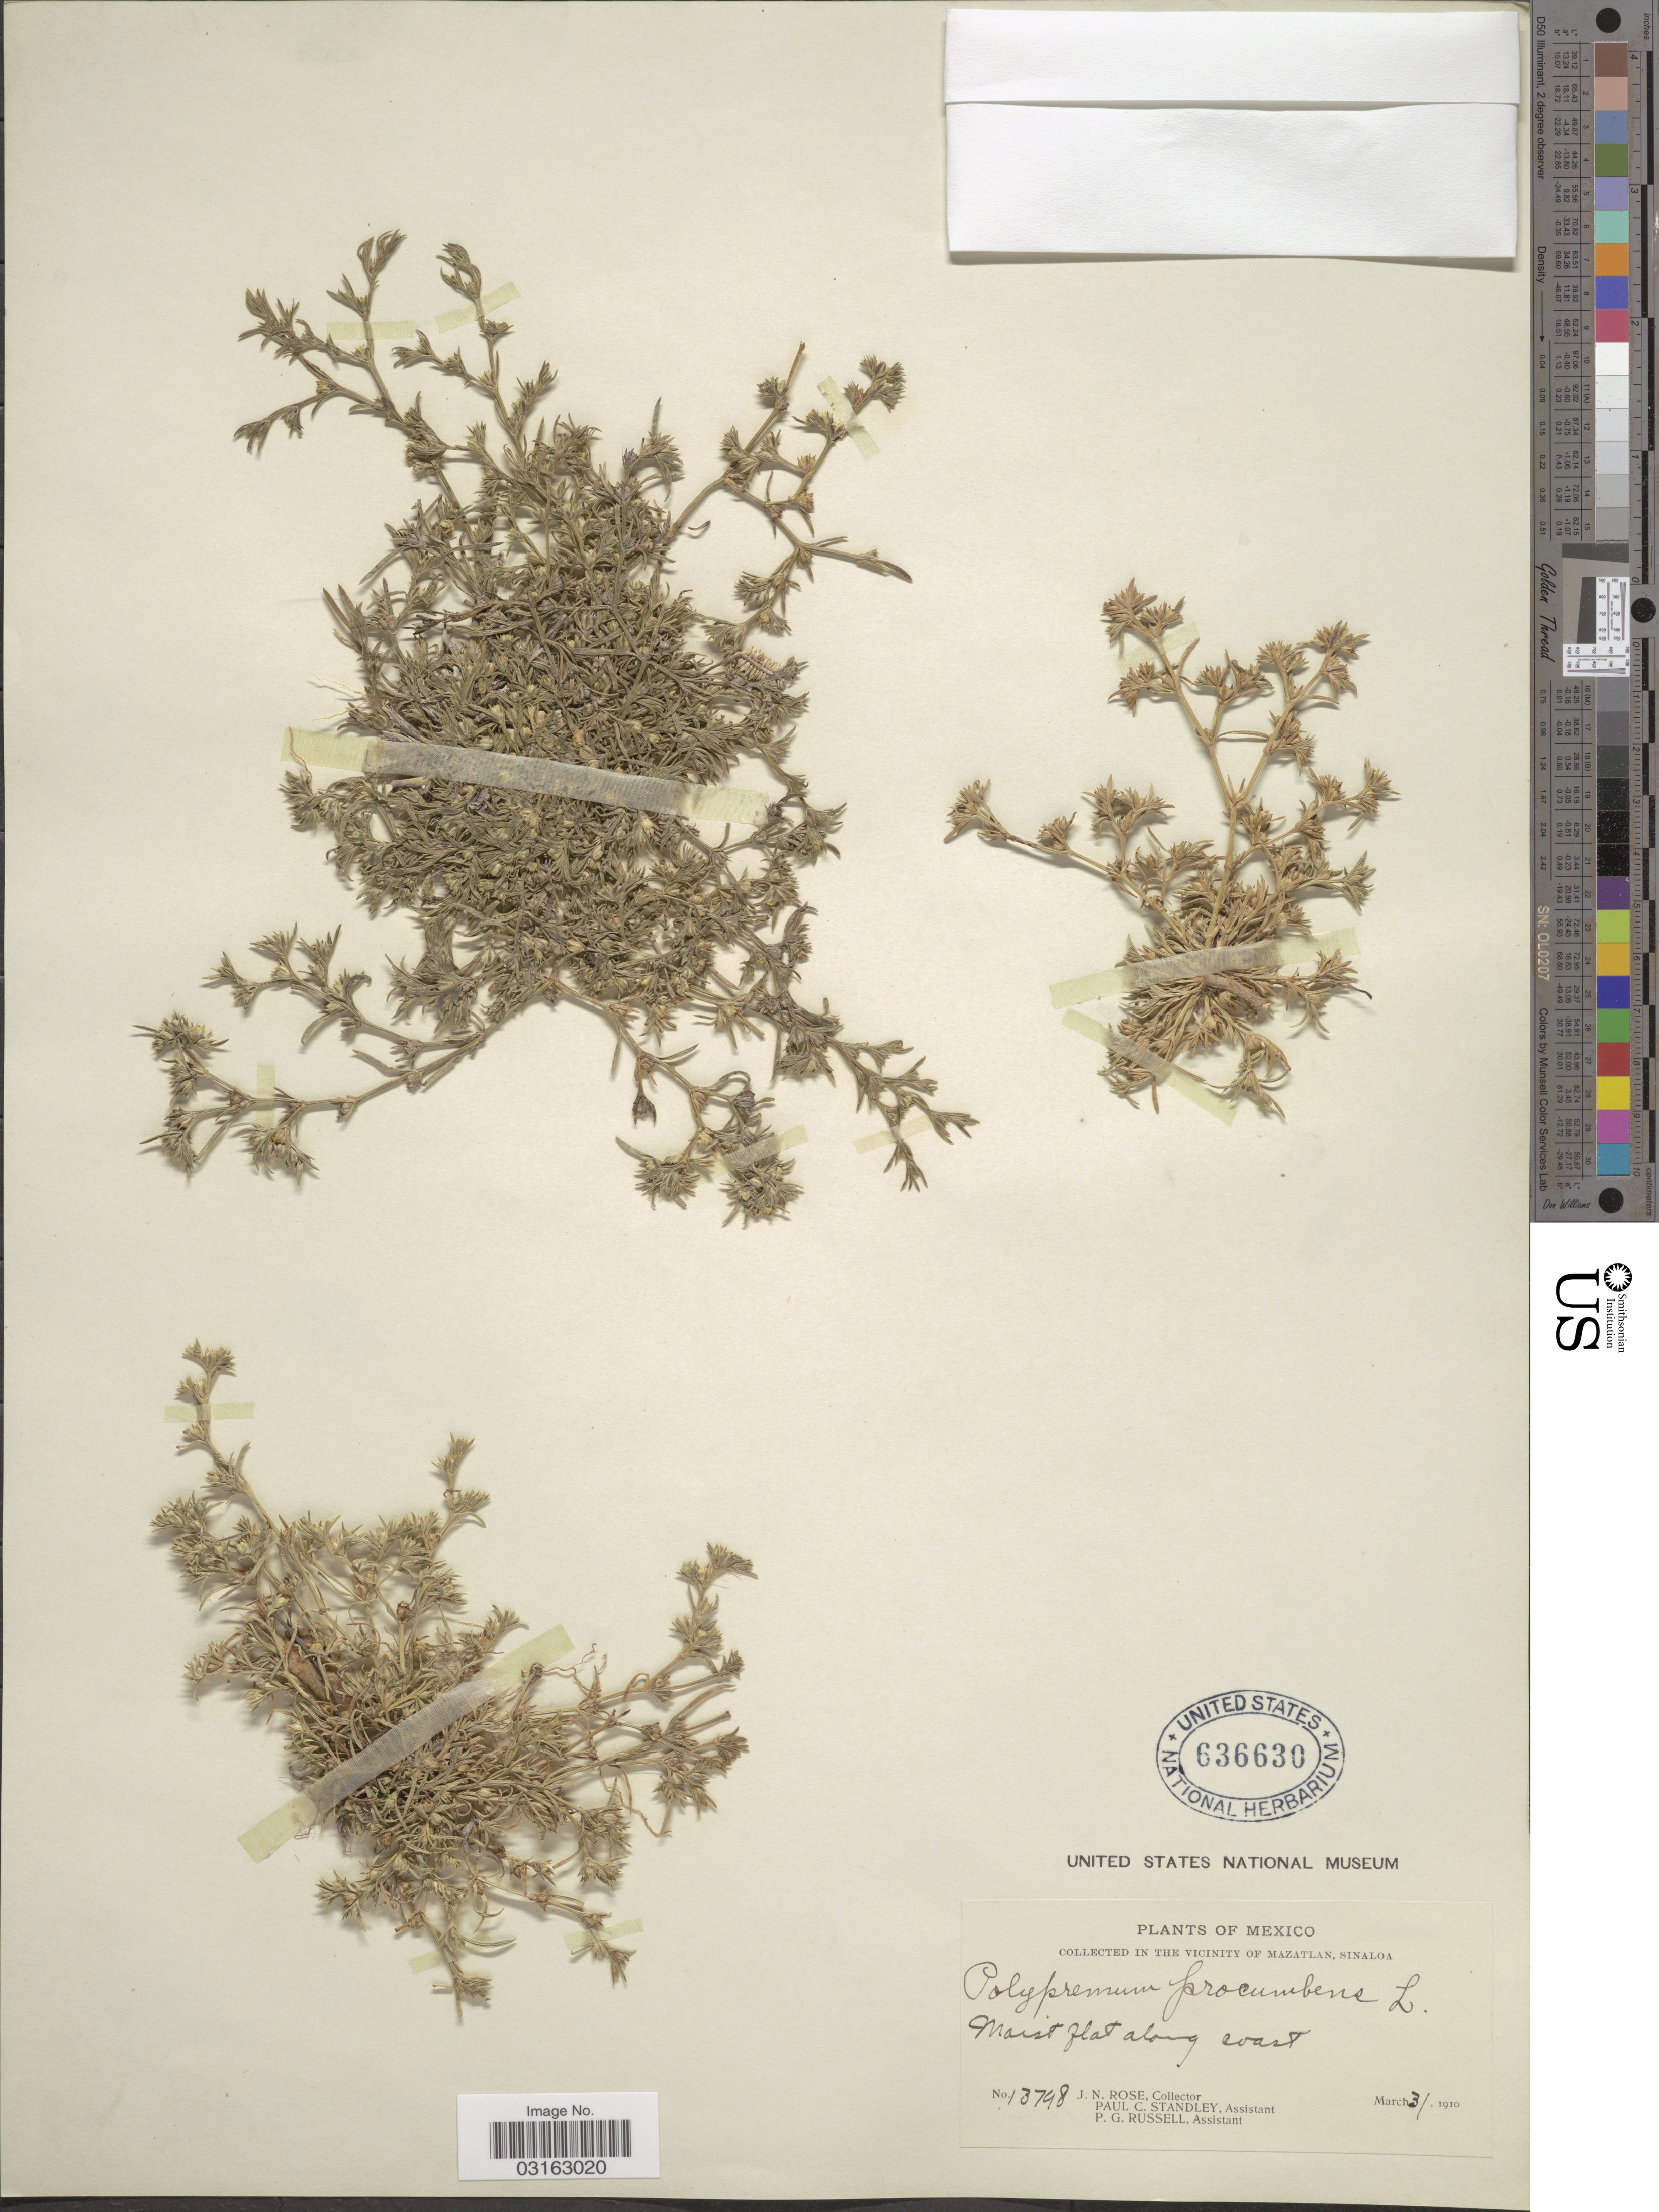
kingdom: Plantae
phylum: Tracheophyta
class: Magnoliopsida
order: Lamiales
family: Tetrachondraceae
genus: Polypremum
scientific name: Polypremum procumbens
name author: L.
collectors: J. N. Rose, P. C. Standley & P. G. Russell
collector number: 13798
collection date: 1910-03-31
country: Mexico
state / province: Sinaloa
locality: In the vicinity of Mazatlan.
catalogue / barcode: US 636630